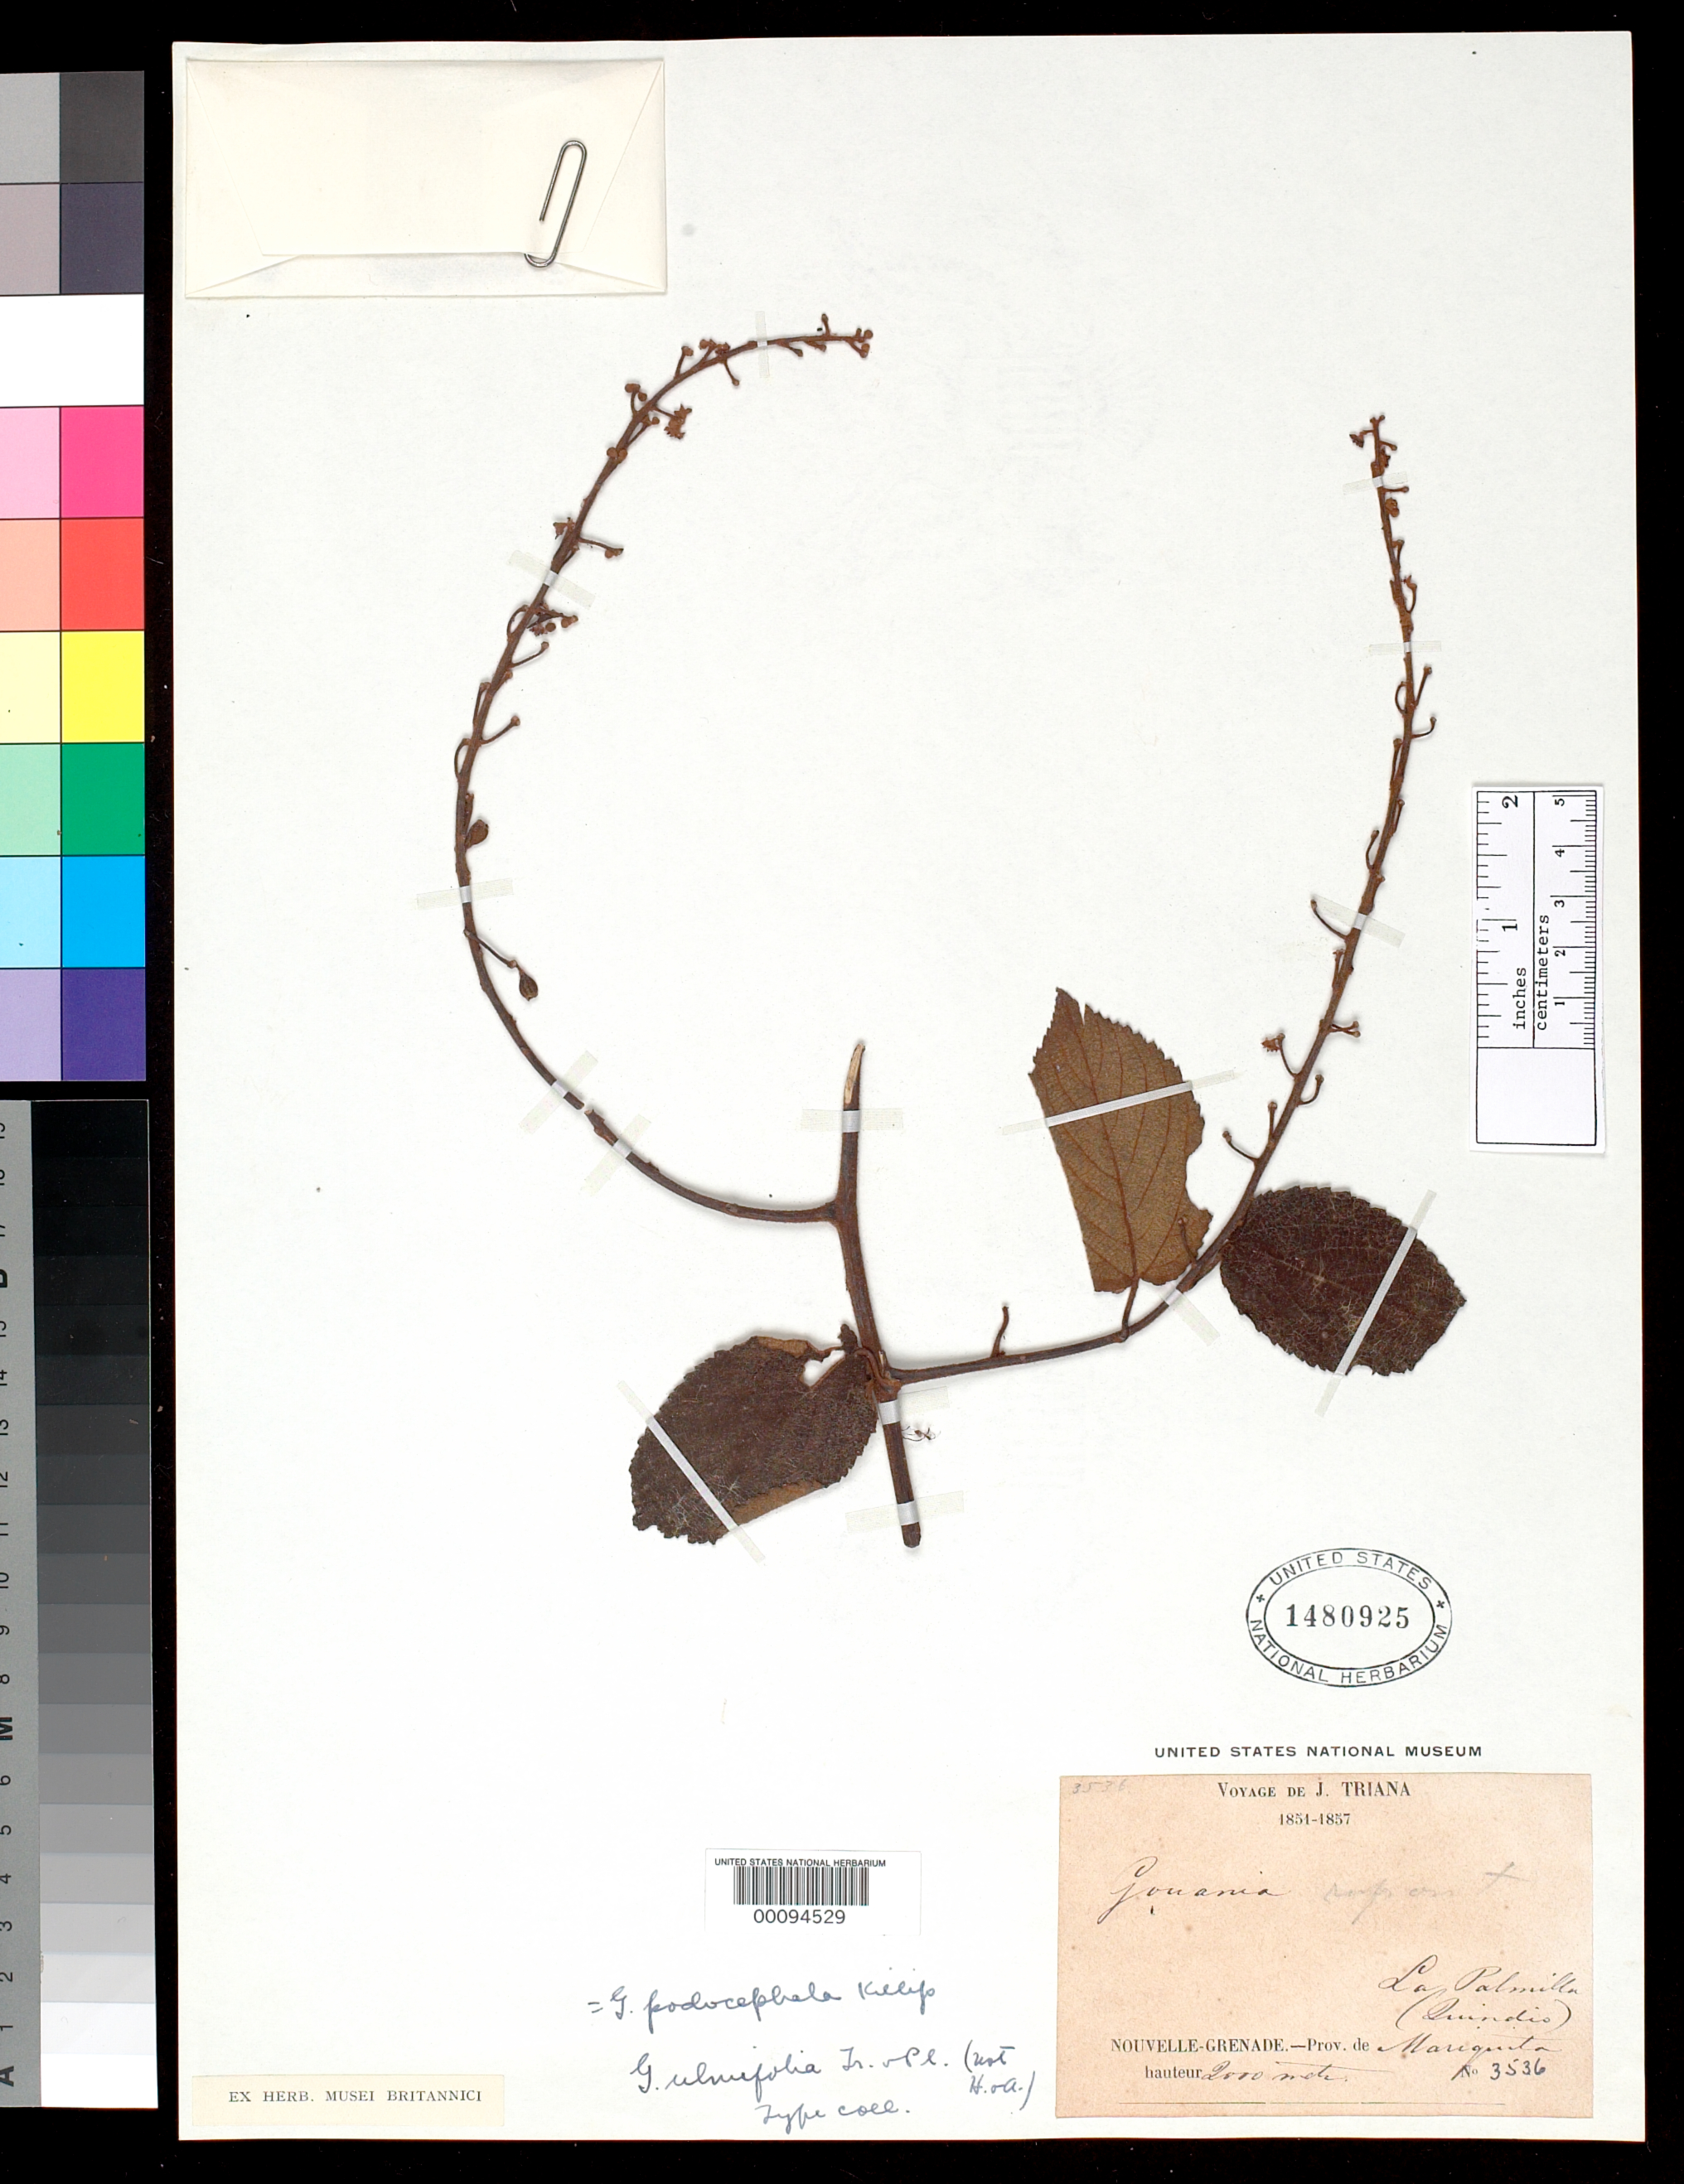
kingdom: Plantae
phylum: Tracheophyta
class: Magnoliopsida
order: Rosales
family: Rhamnaceae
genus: Gouania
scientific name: Gouania ulmifolia Triana & Planch., nom. illeg.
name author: Triana & Planch.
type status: Isotype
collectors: J. J. Triana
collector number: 3536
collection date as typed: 1851 to -- --- 1857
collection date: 1851/1857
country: Colombia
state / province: Quindío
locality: Prov. de Mariquita, La Palmilla (Quindio).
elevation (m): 2000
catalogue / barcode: US 1480925